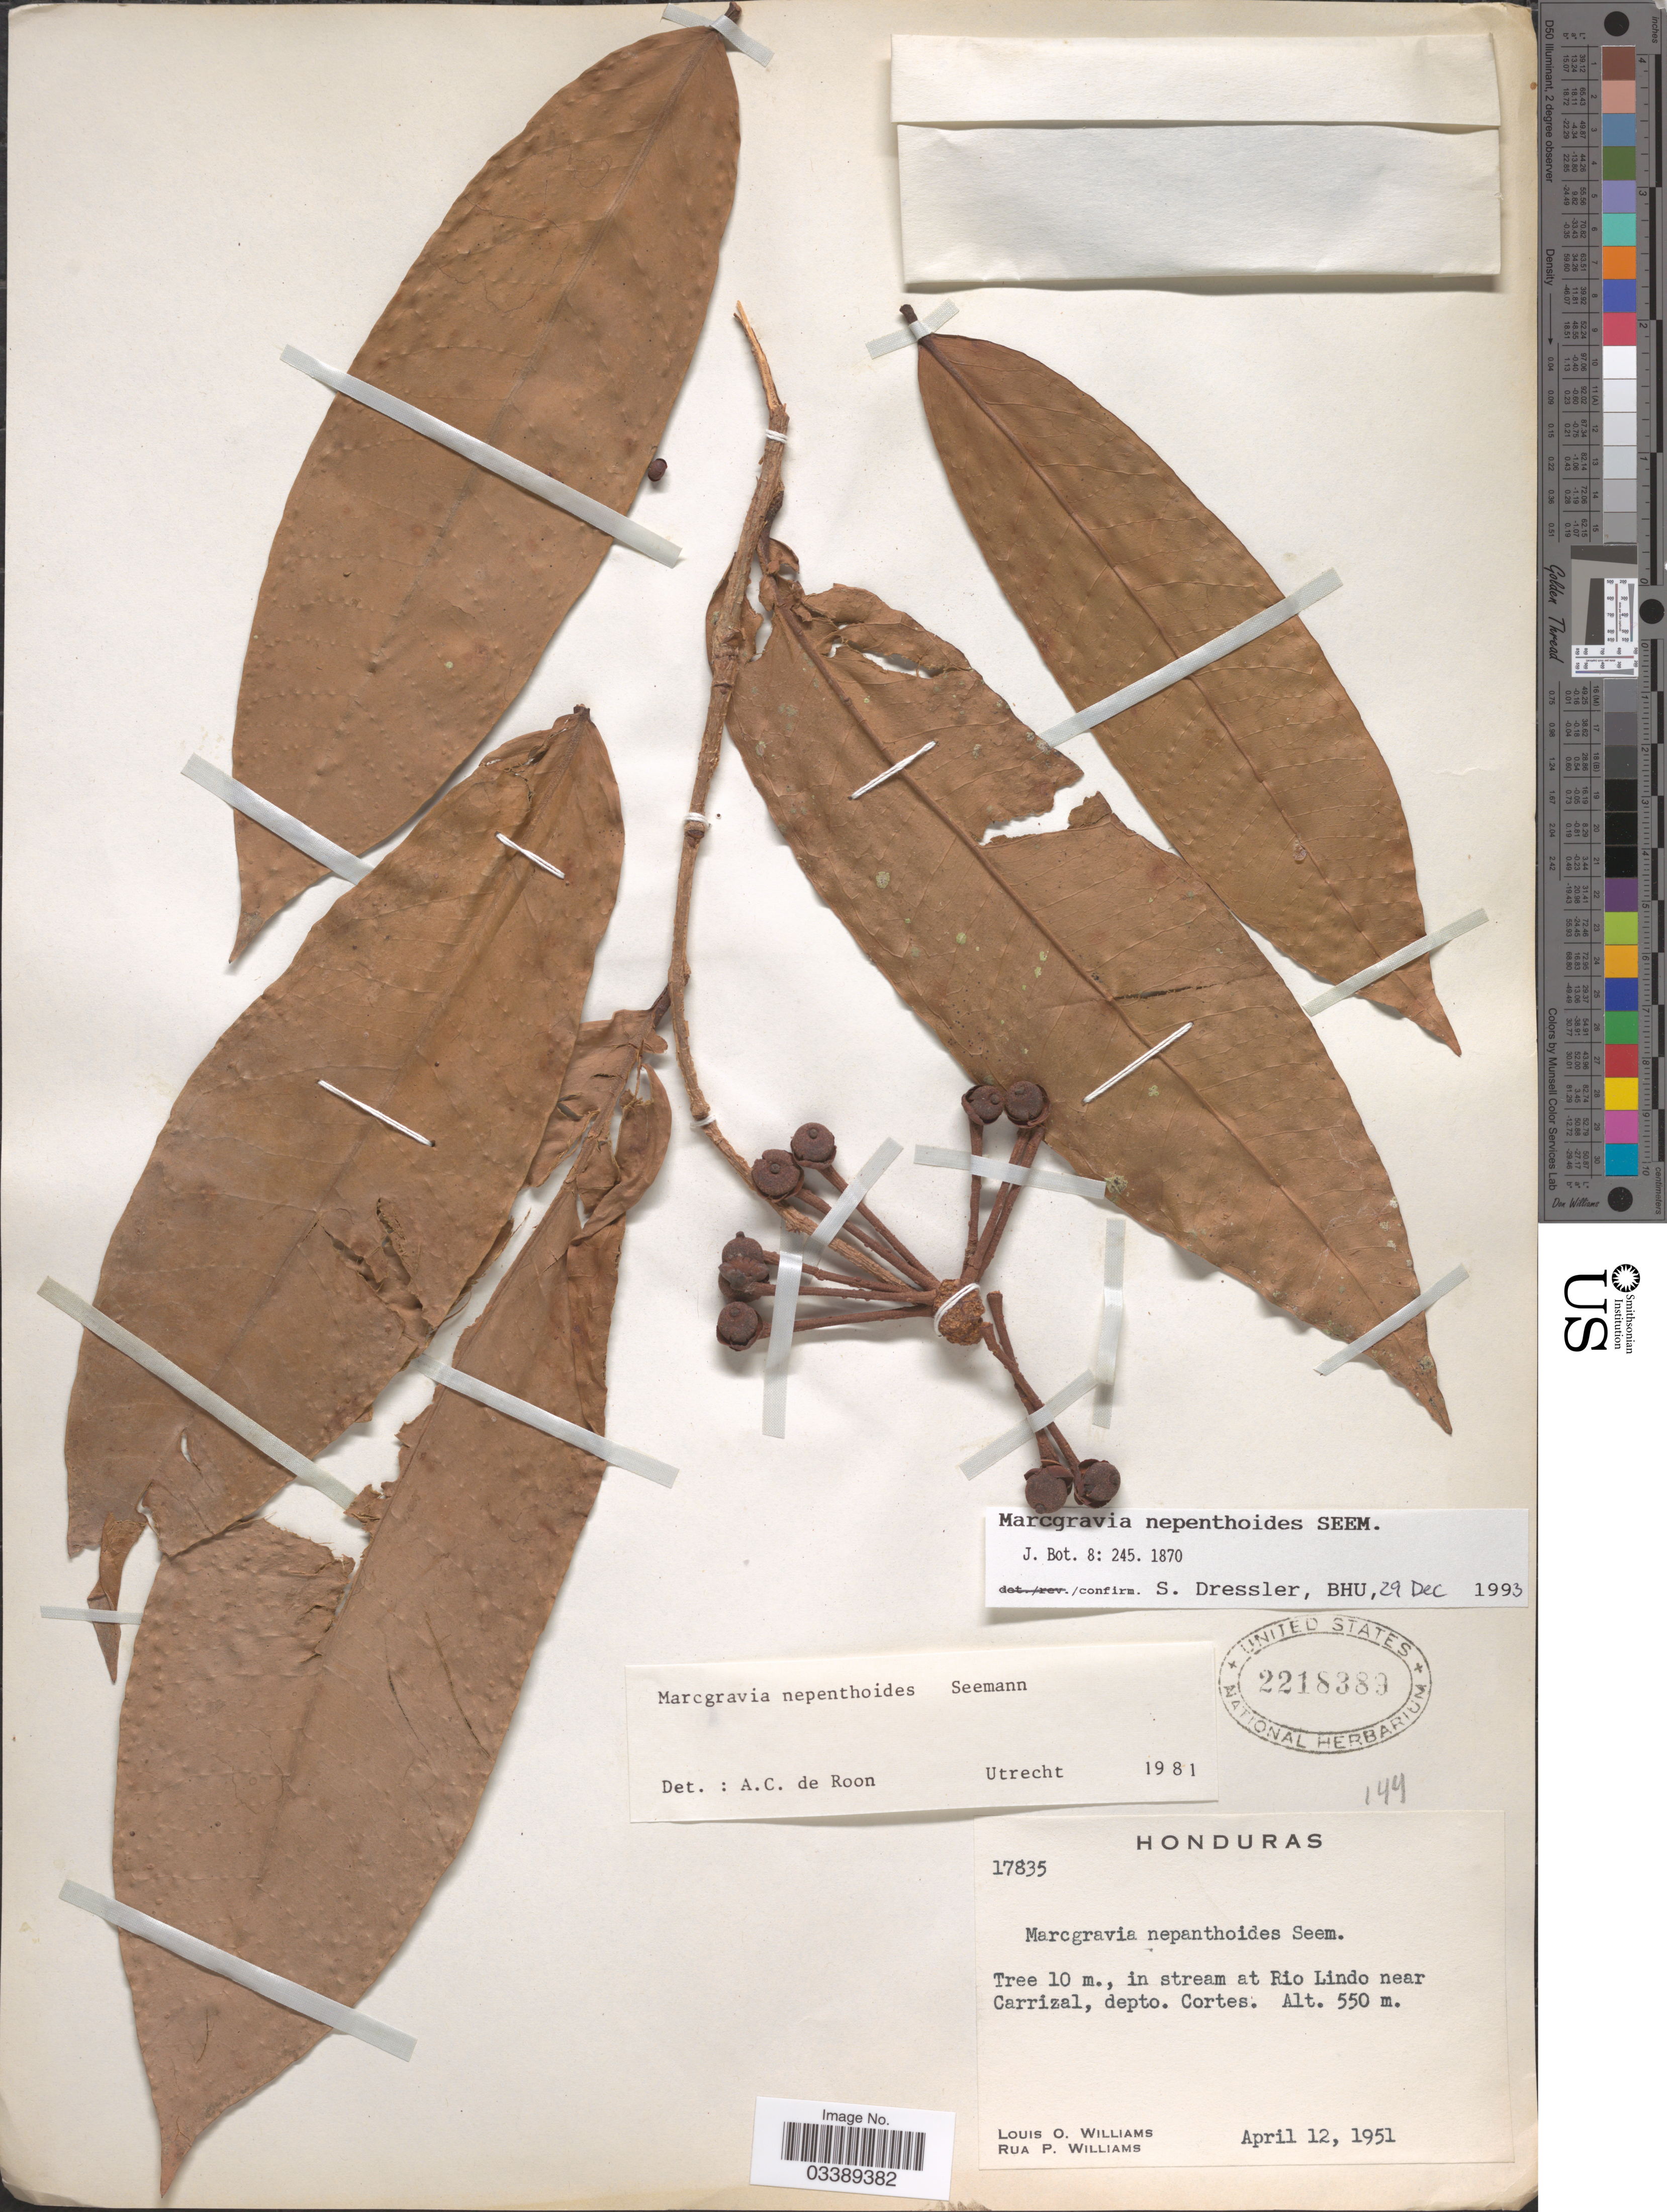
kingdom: Plantae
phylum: Tracheophyta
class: Magnoliopsida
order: Ericales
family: Marcgraviaceae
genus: Marcgravia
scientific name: Marcgravia nepenthoides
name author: Seem.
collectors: L. O. Williams & R. P. Williams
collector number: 17835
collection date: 1951-04-12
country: Honduras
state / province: Cortés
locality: In stream at Rio Lindo near Carrizal, depto. Cortes.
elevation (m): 550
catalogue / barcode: US 2218389